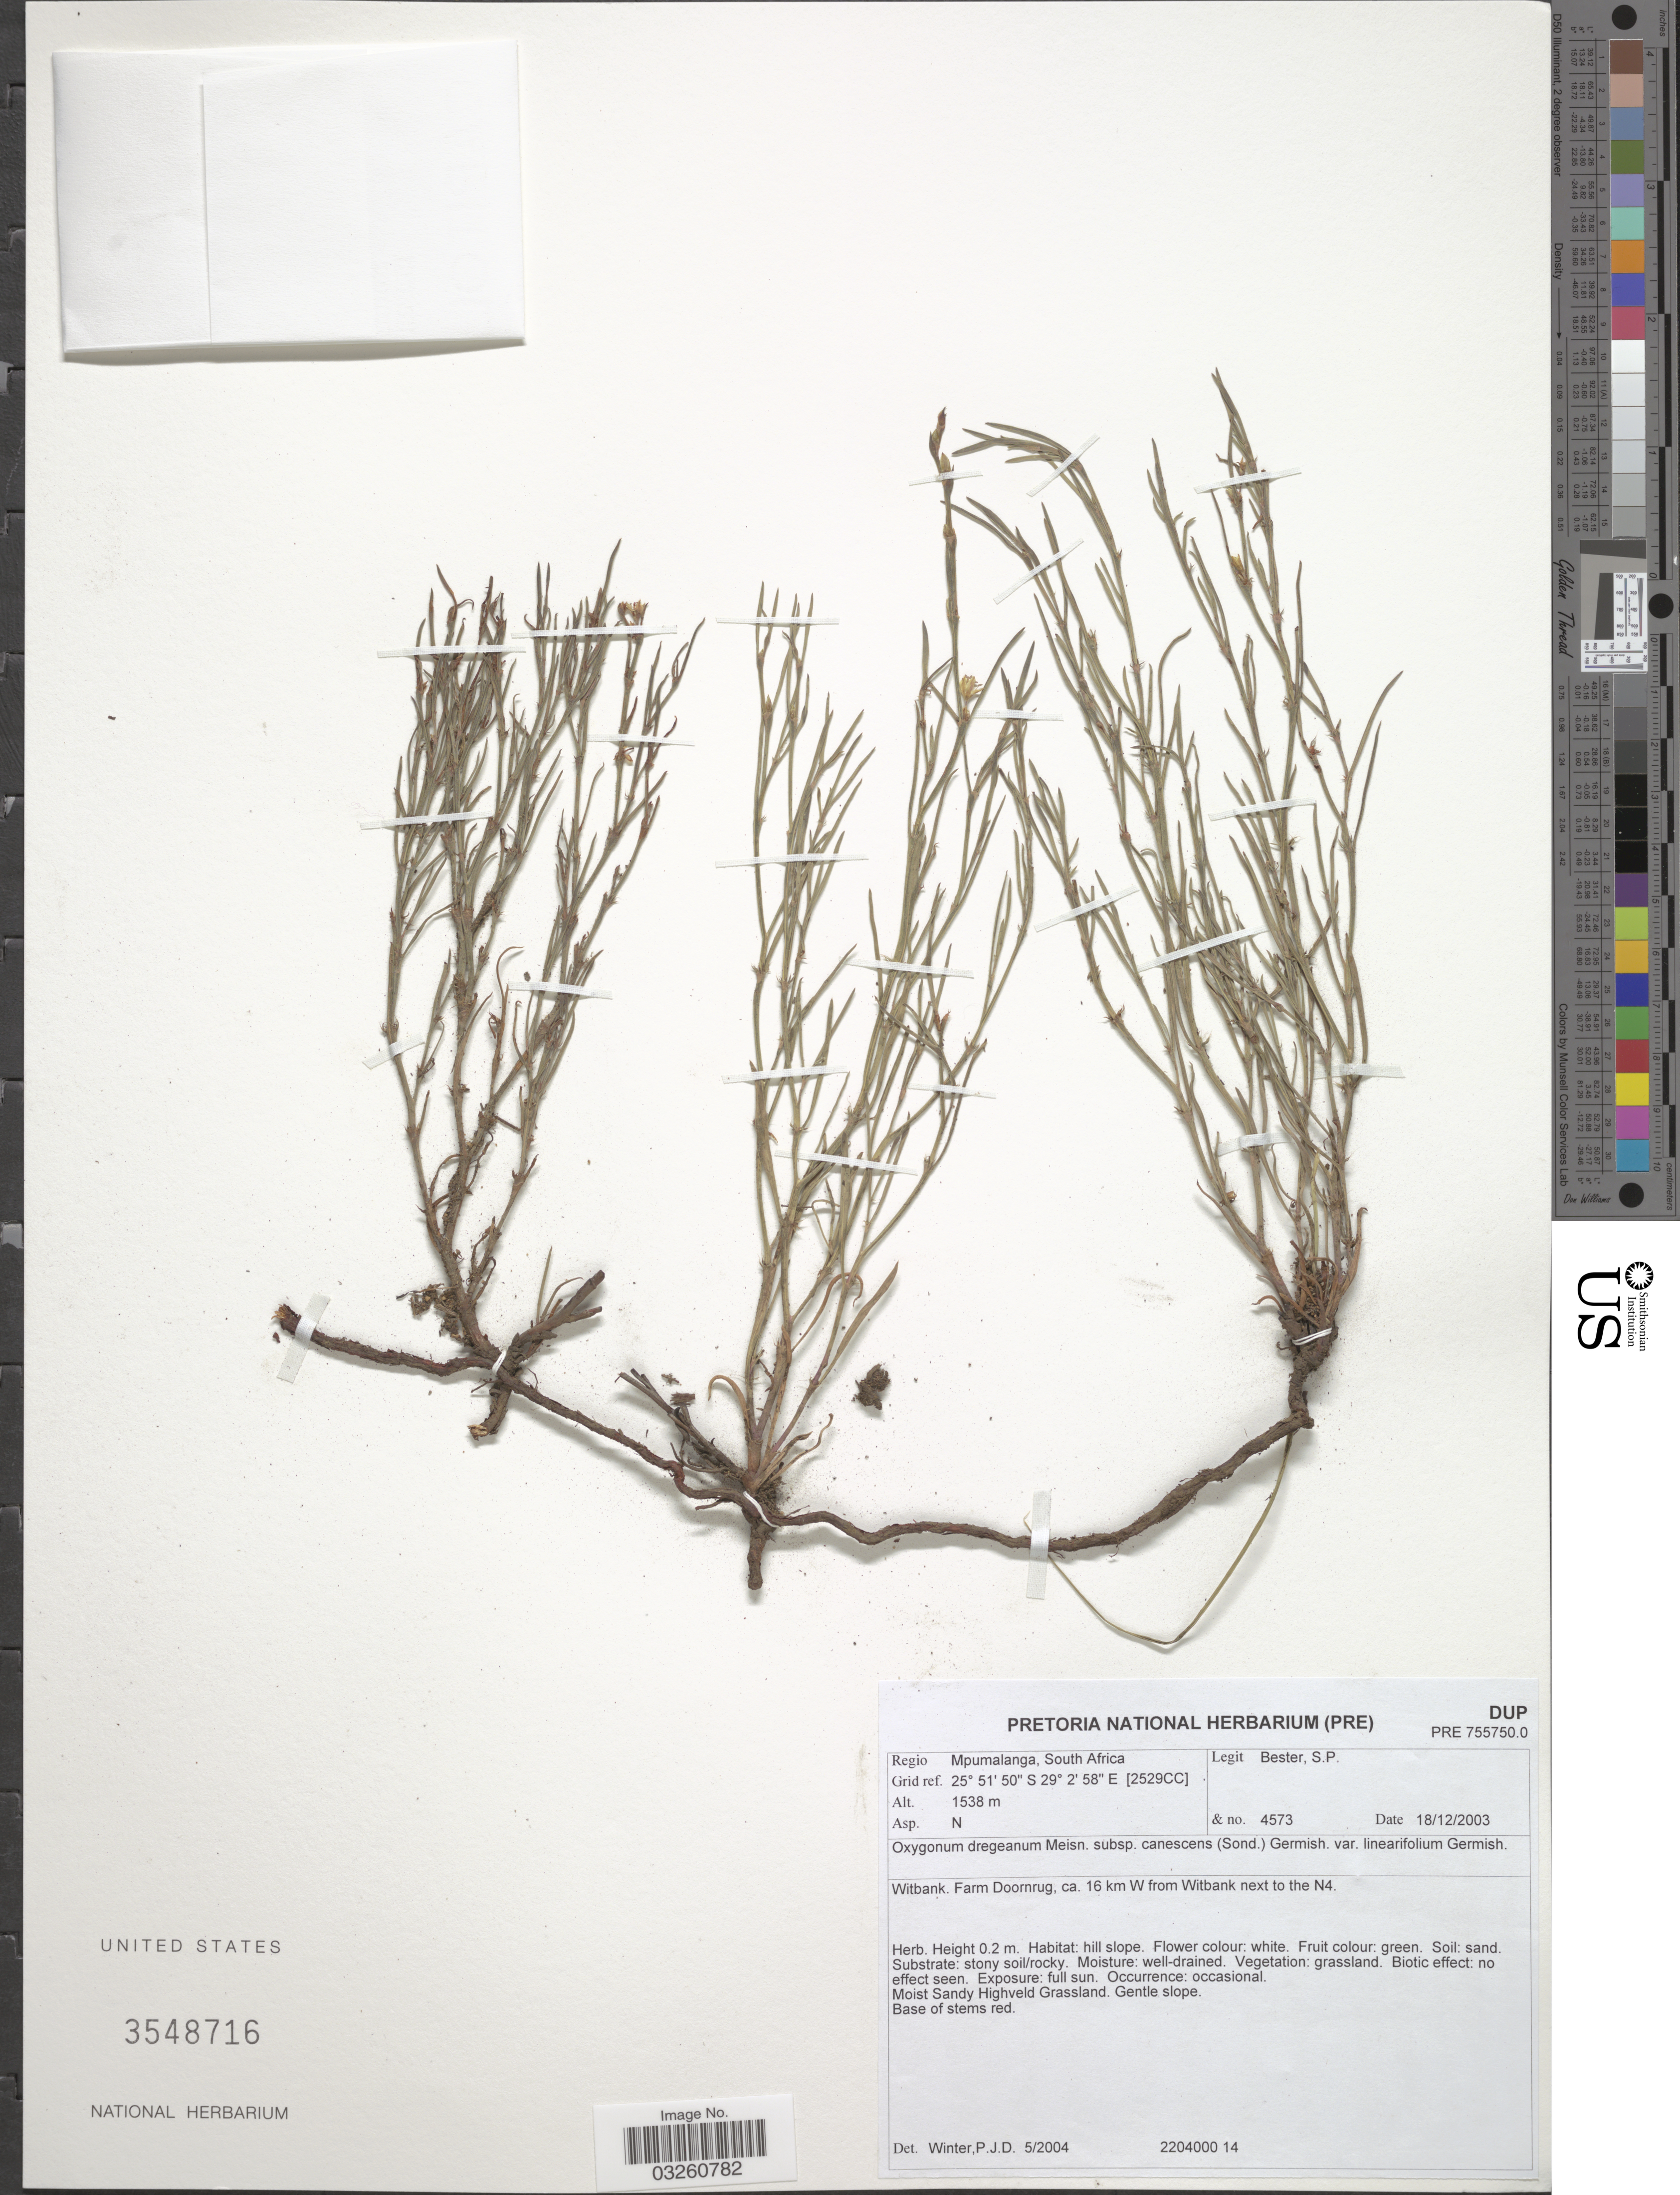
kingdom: Plantae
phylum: Tracheophyta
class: Magnoliopsida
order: Caryophyllales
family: Polygonaceae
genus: Oxygonum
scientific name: Oxygonum dregeanum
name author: Meisn.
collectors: S. Bester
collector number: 4573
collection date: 2003-12-18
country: South Africa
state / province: Mpumalanga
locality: Regio Mpumalanga. Grid ref. [2529CC]. Asp. N. Witbank. Farm Doornrug, ca. 16 km W from Witbank next to the N4.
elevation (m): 1538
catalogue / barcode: US 3548716